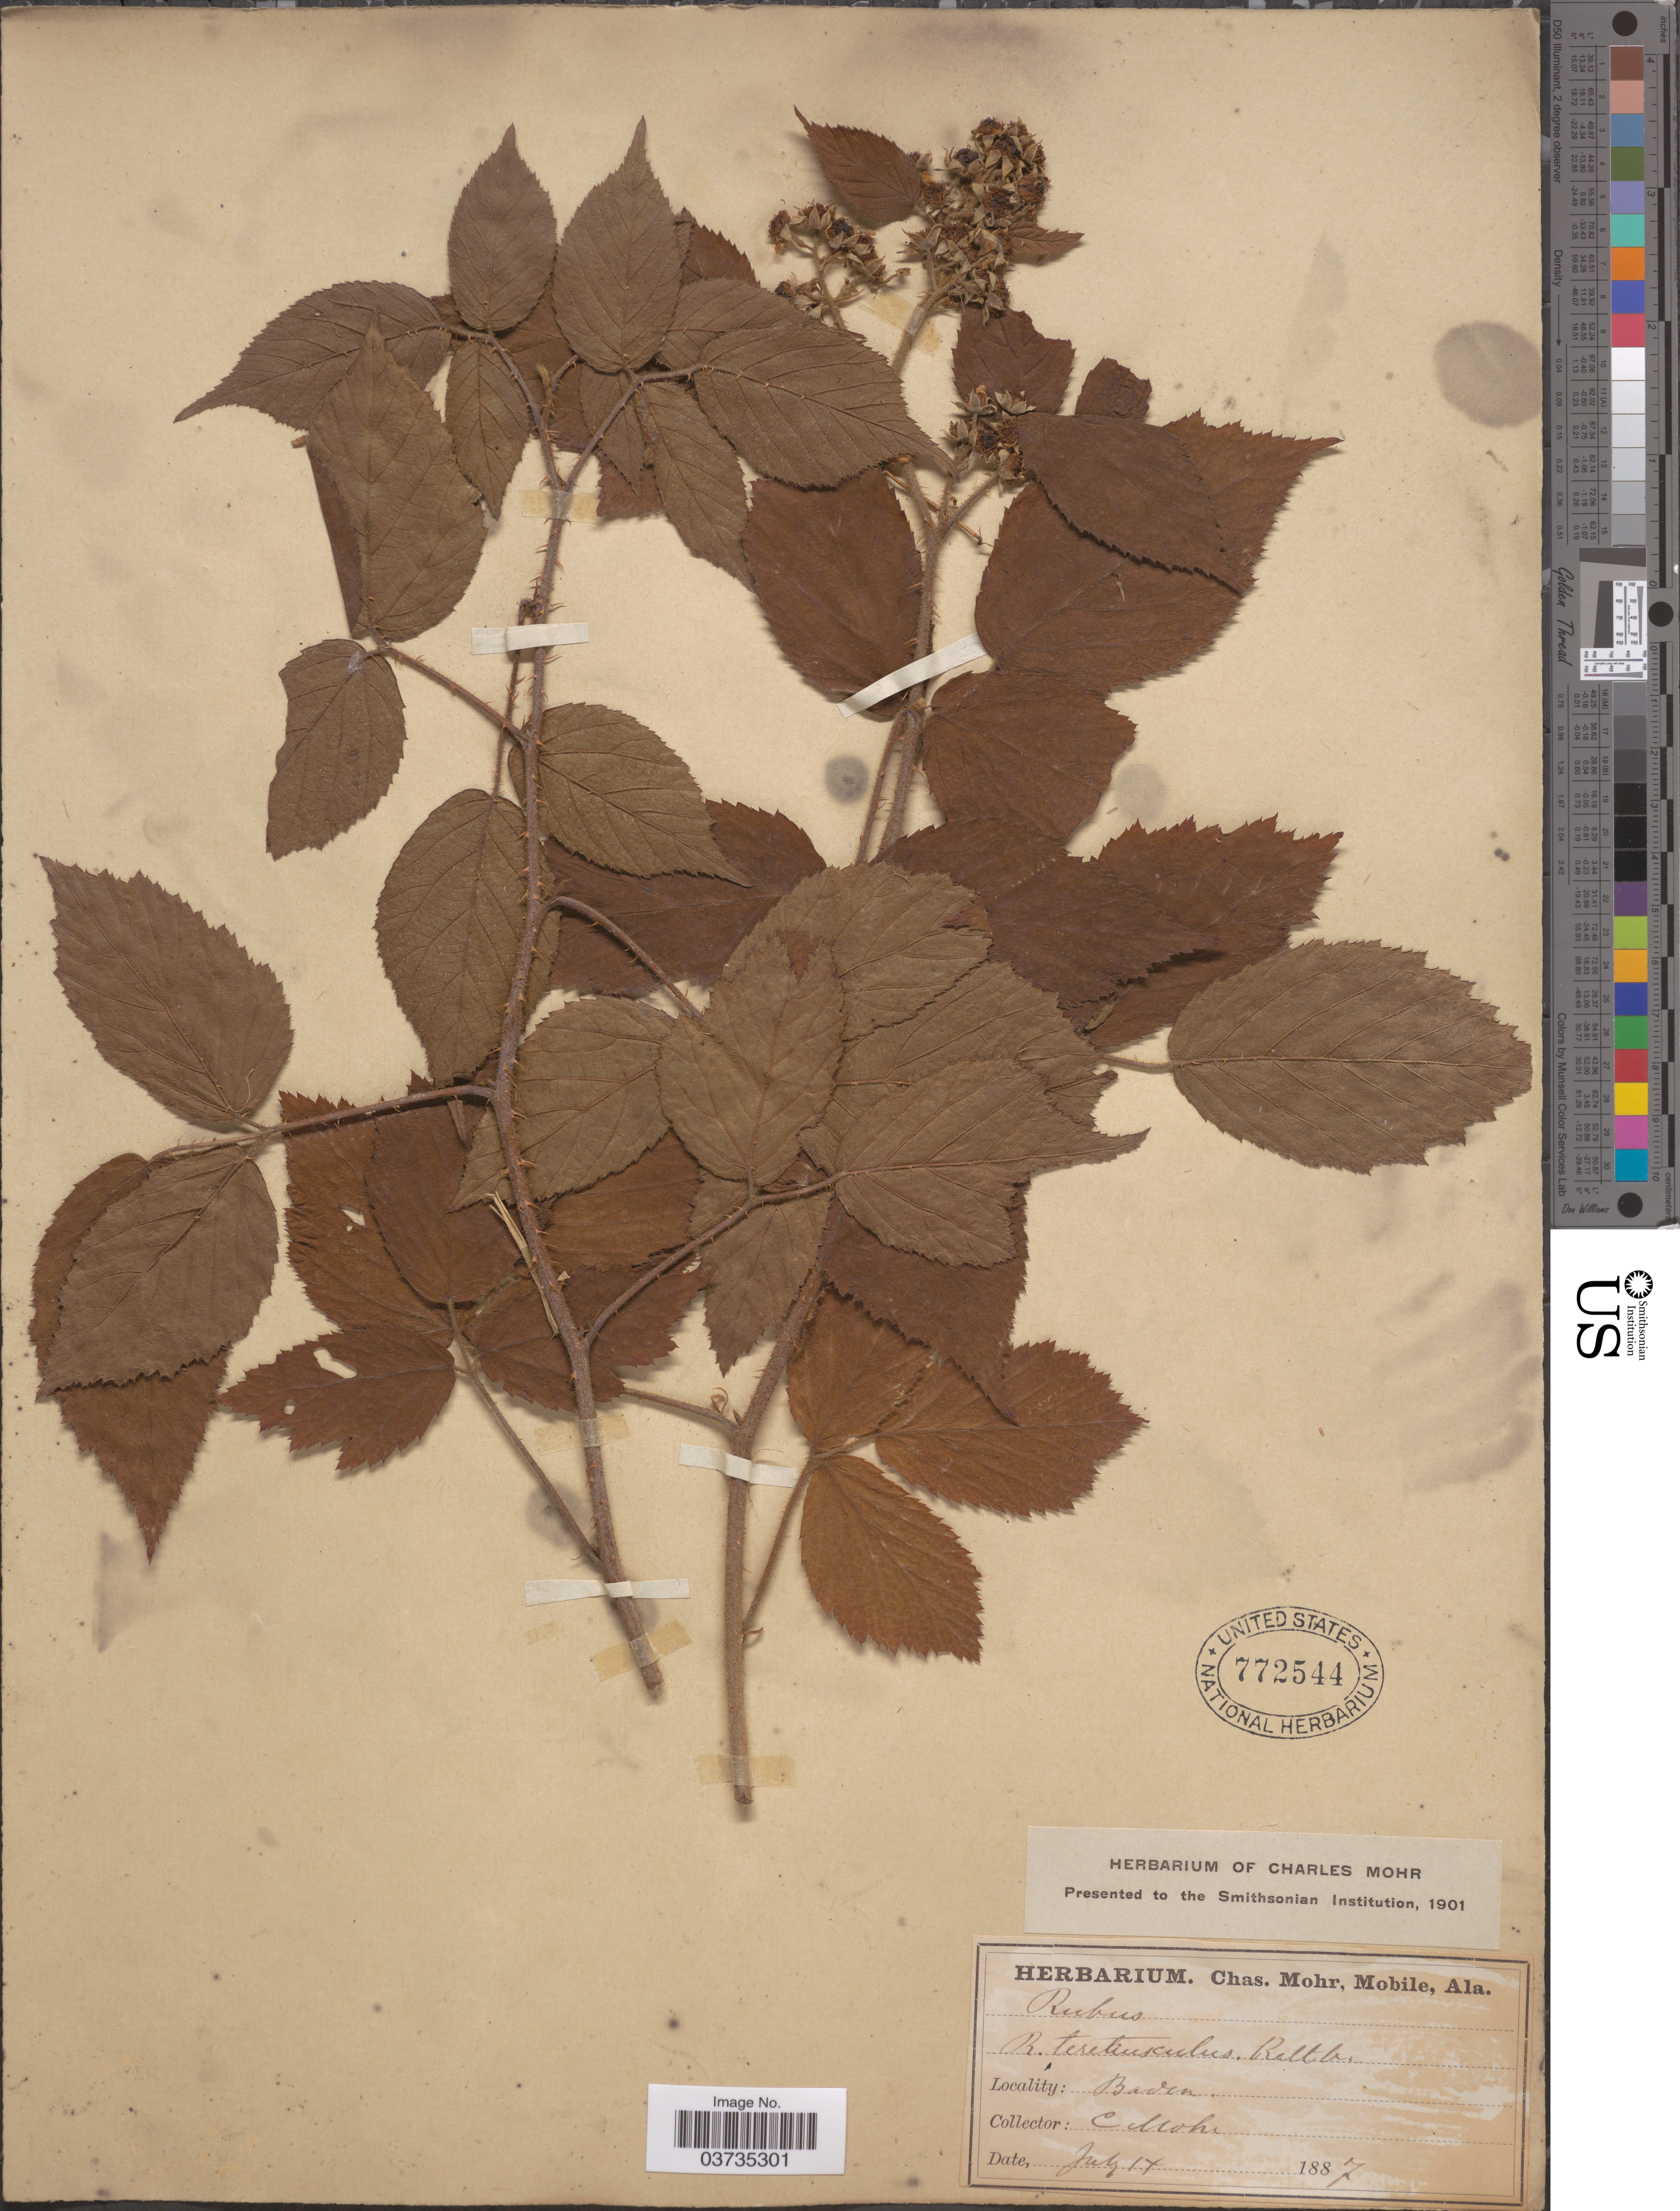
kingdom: Plantae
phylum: Tracheophyta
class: Magnoliopsida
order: Rosales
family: Rosaceae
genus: Rubus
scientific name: Rubus teretiusculus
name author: Kaltenb.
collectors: Mohr, C. T. (herbarium)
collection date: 1887-07-14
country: Germany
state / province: Baden-Württemberg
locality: Baden.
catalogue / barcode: US 772544